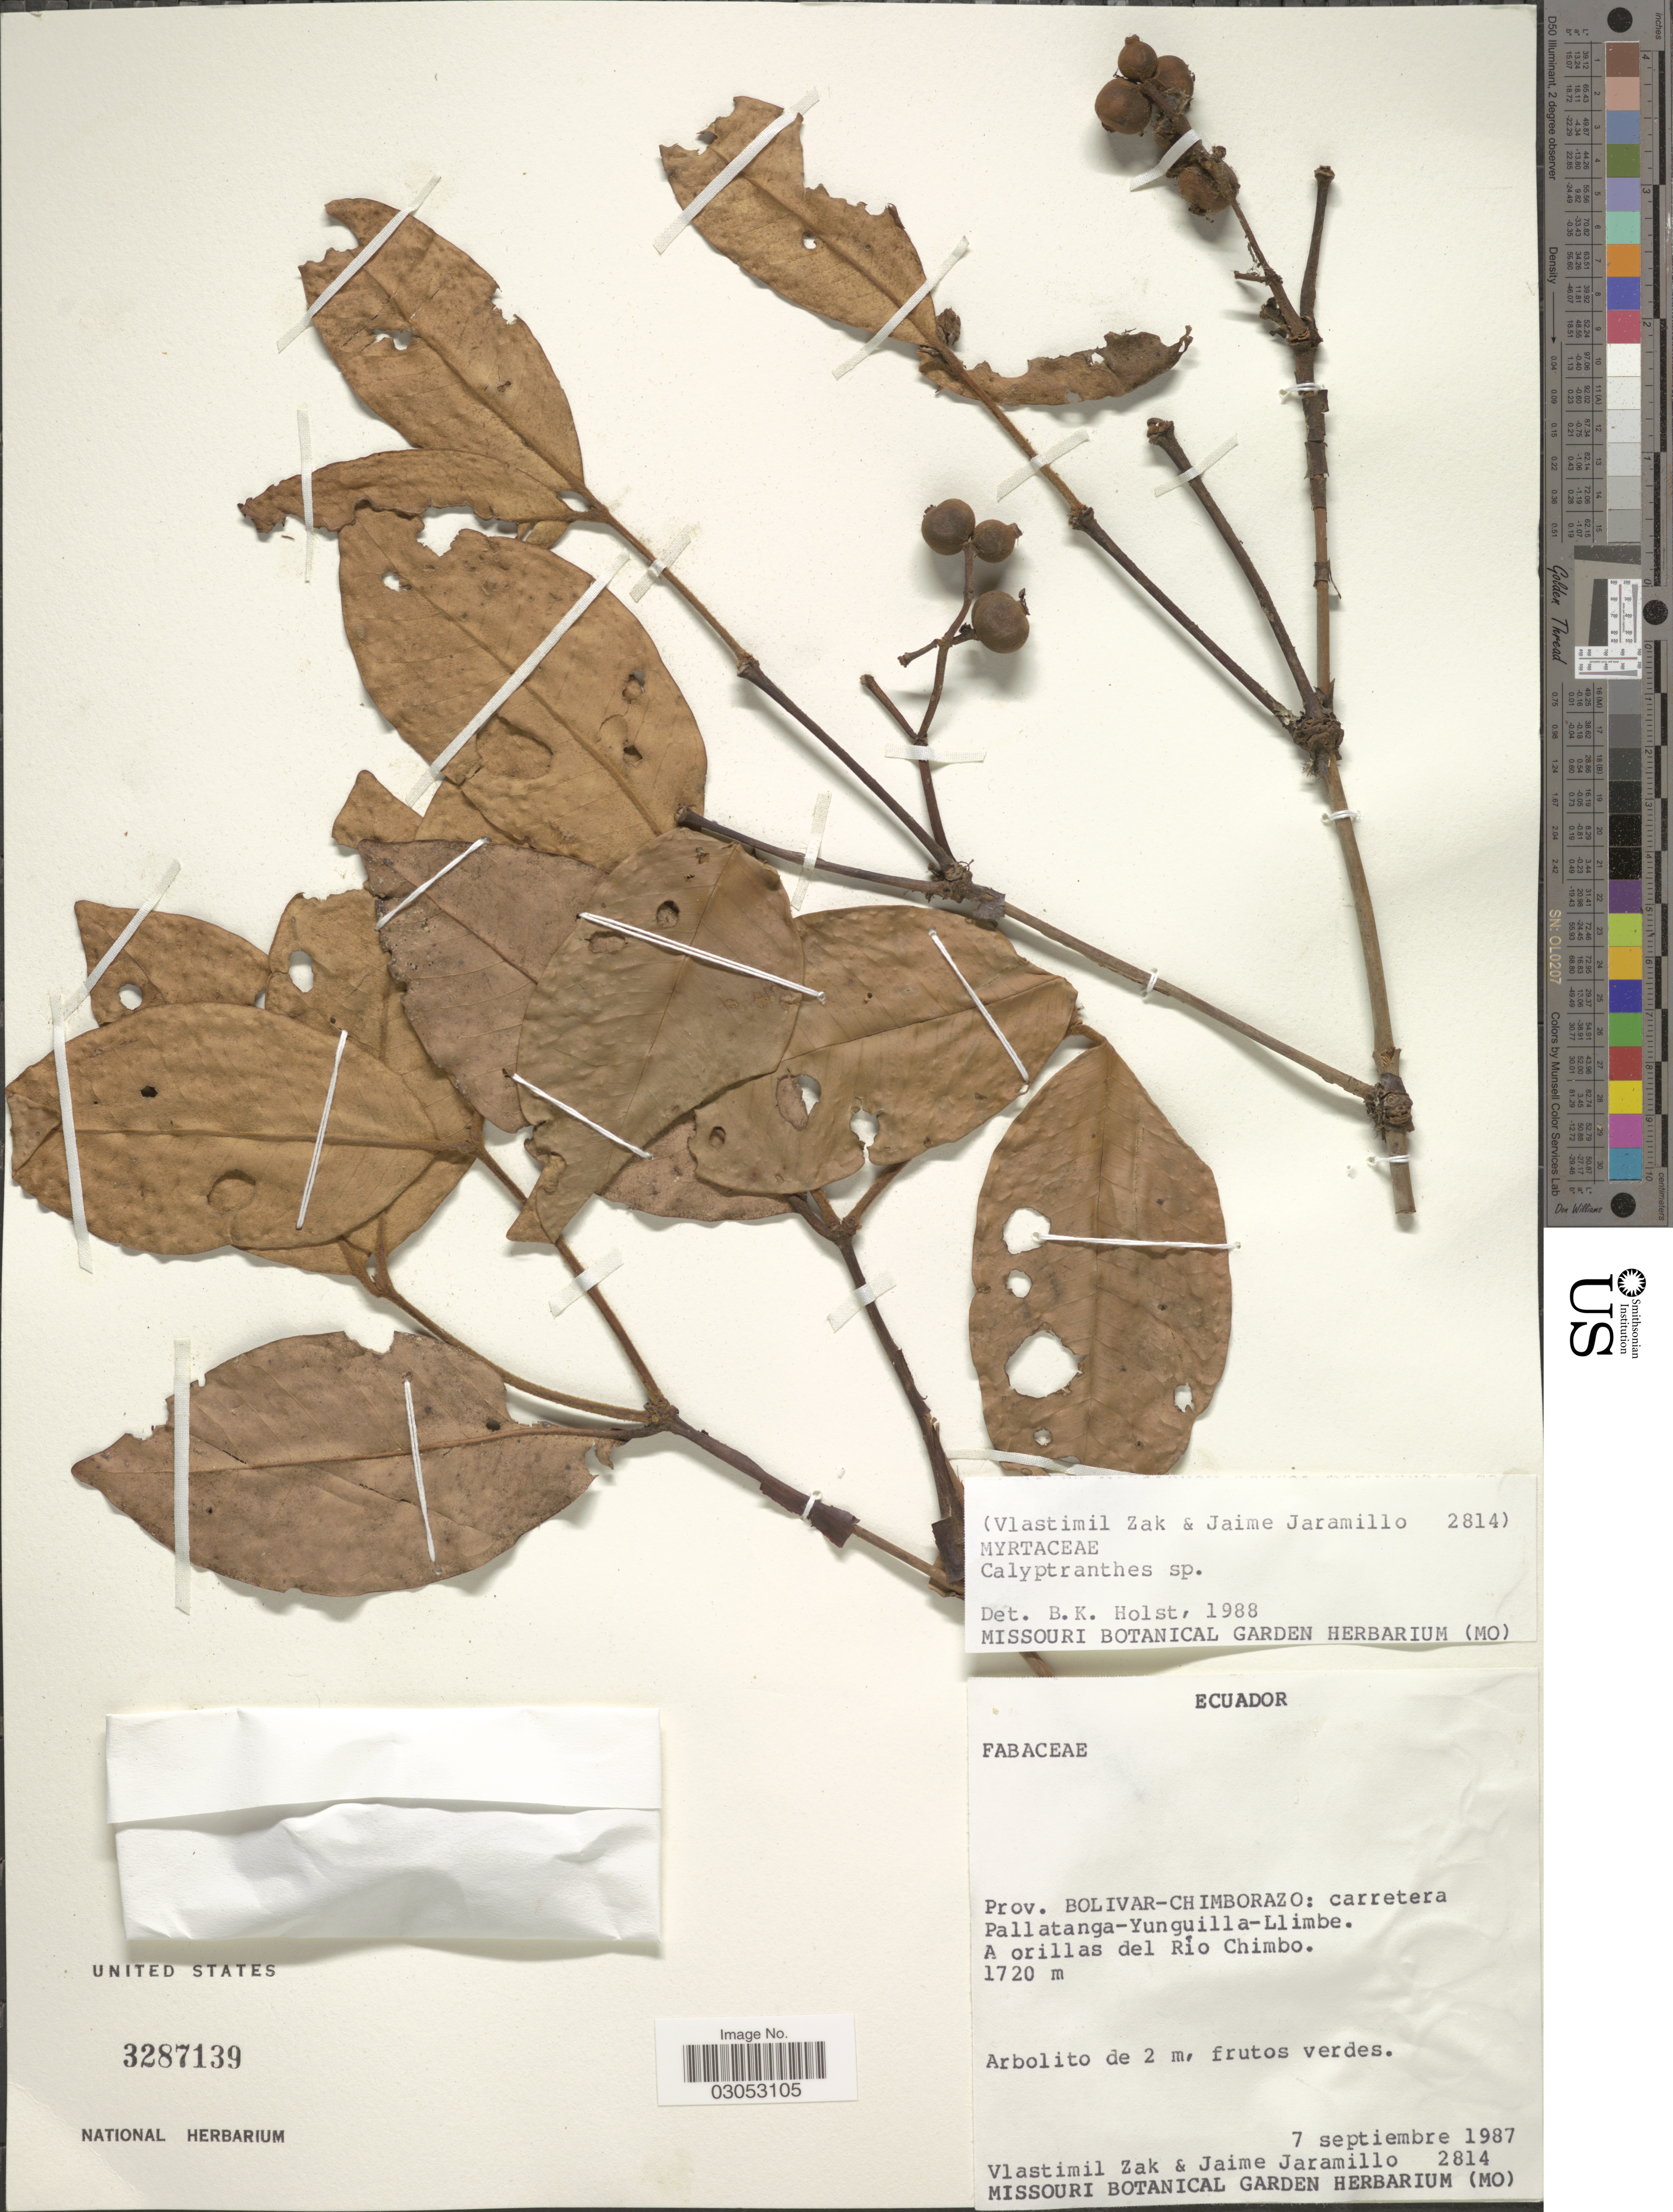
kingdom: Plantae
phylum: Tracheophyta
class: Magnoliopsida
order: Myrtales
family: Myrtaceae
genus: Myrcia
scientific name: Myrcia glomerata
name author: (Cambess.) G.P. Burton & E. Lucas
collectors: V. Zak & J. Jaramillo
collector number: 2814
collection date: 1987-09-07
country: Ecuador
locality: Bolivar-Chimborazo: carretera Pallatanga-Yunguilla-Limbe. A orillas del Rio Chimbo.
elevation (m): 1720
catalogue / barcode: US 3287139